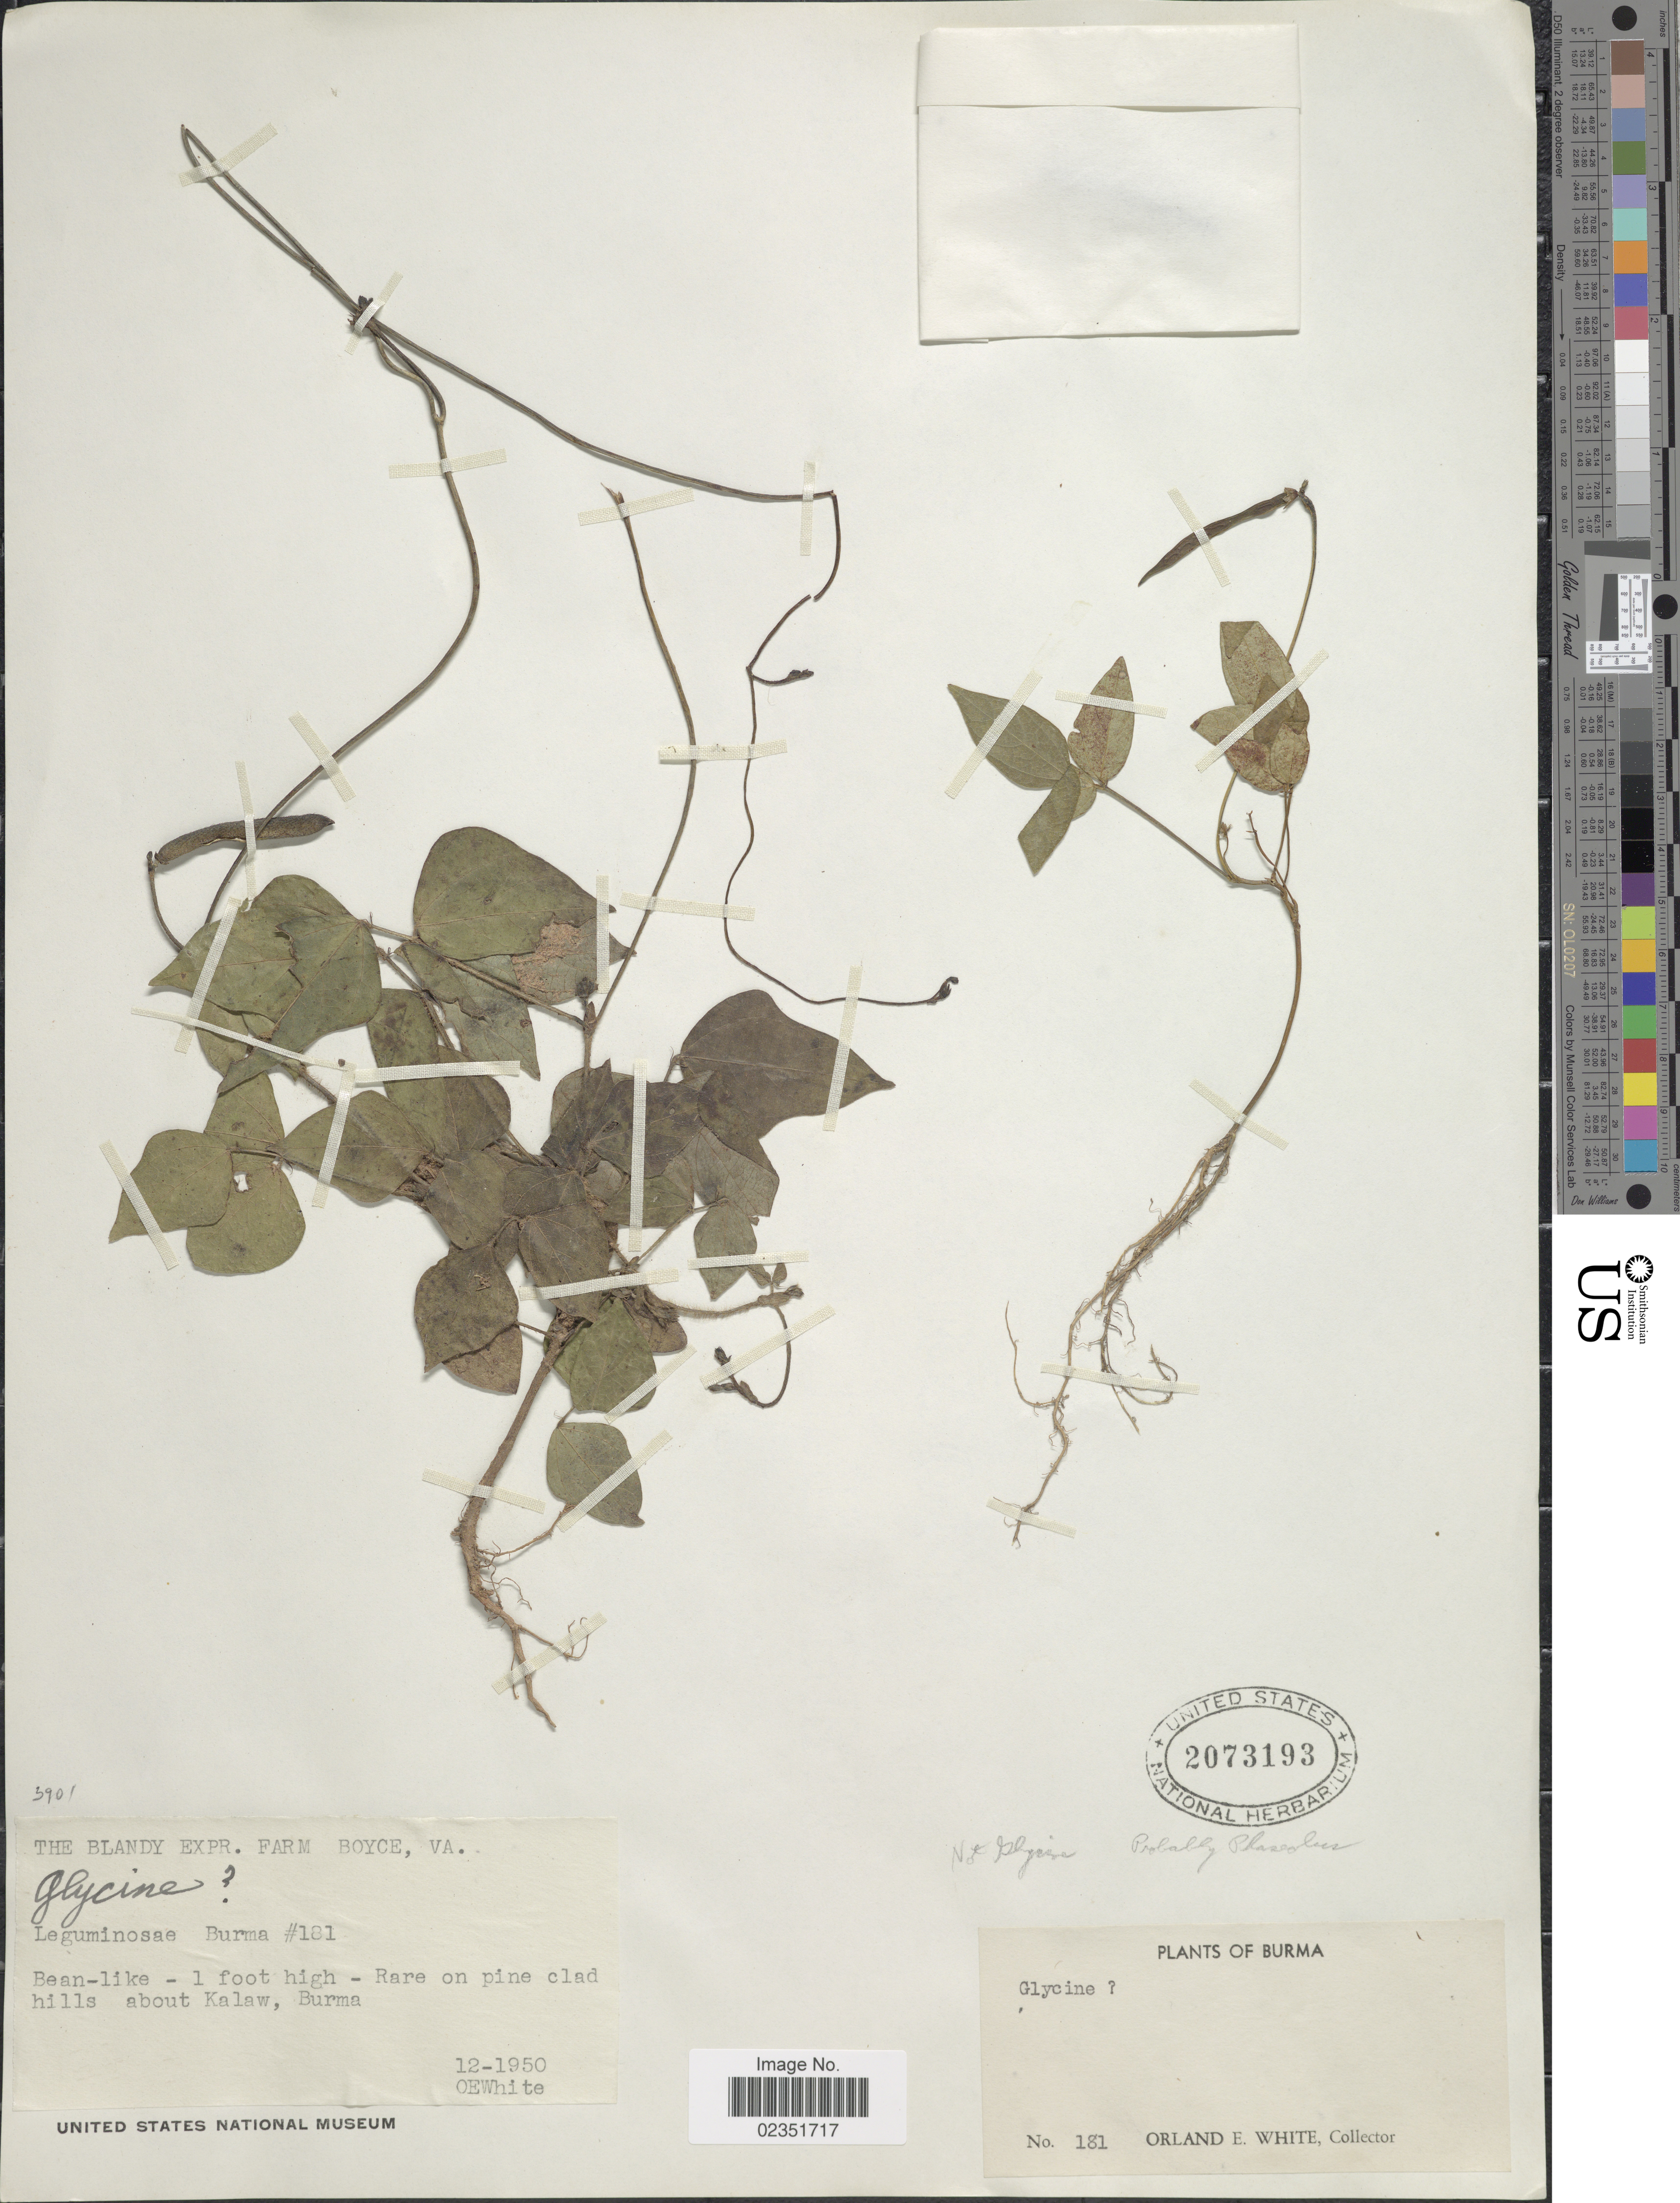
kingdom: Plantae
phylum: Tracheophyta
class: Magnoliopsida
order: Fabales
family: Fabaceae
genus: Phaseolus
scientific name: Phaseolus sp.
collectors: O. E. White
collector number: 181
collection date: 1950-12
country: Myanmar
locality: On pine clad hills about Kalaw, Burma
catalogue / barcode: US 2073193